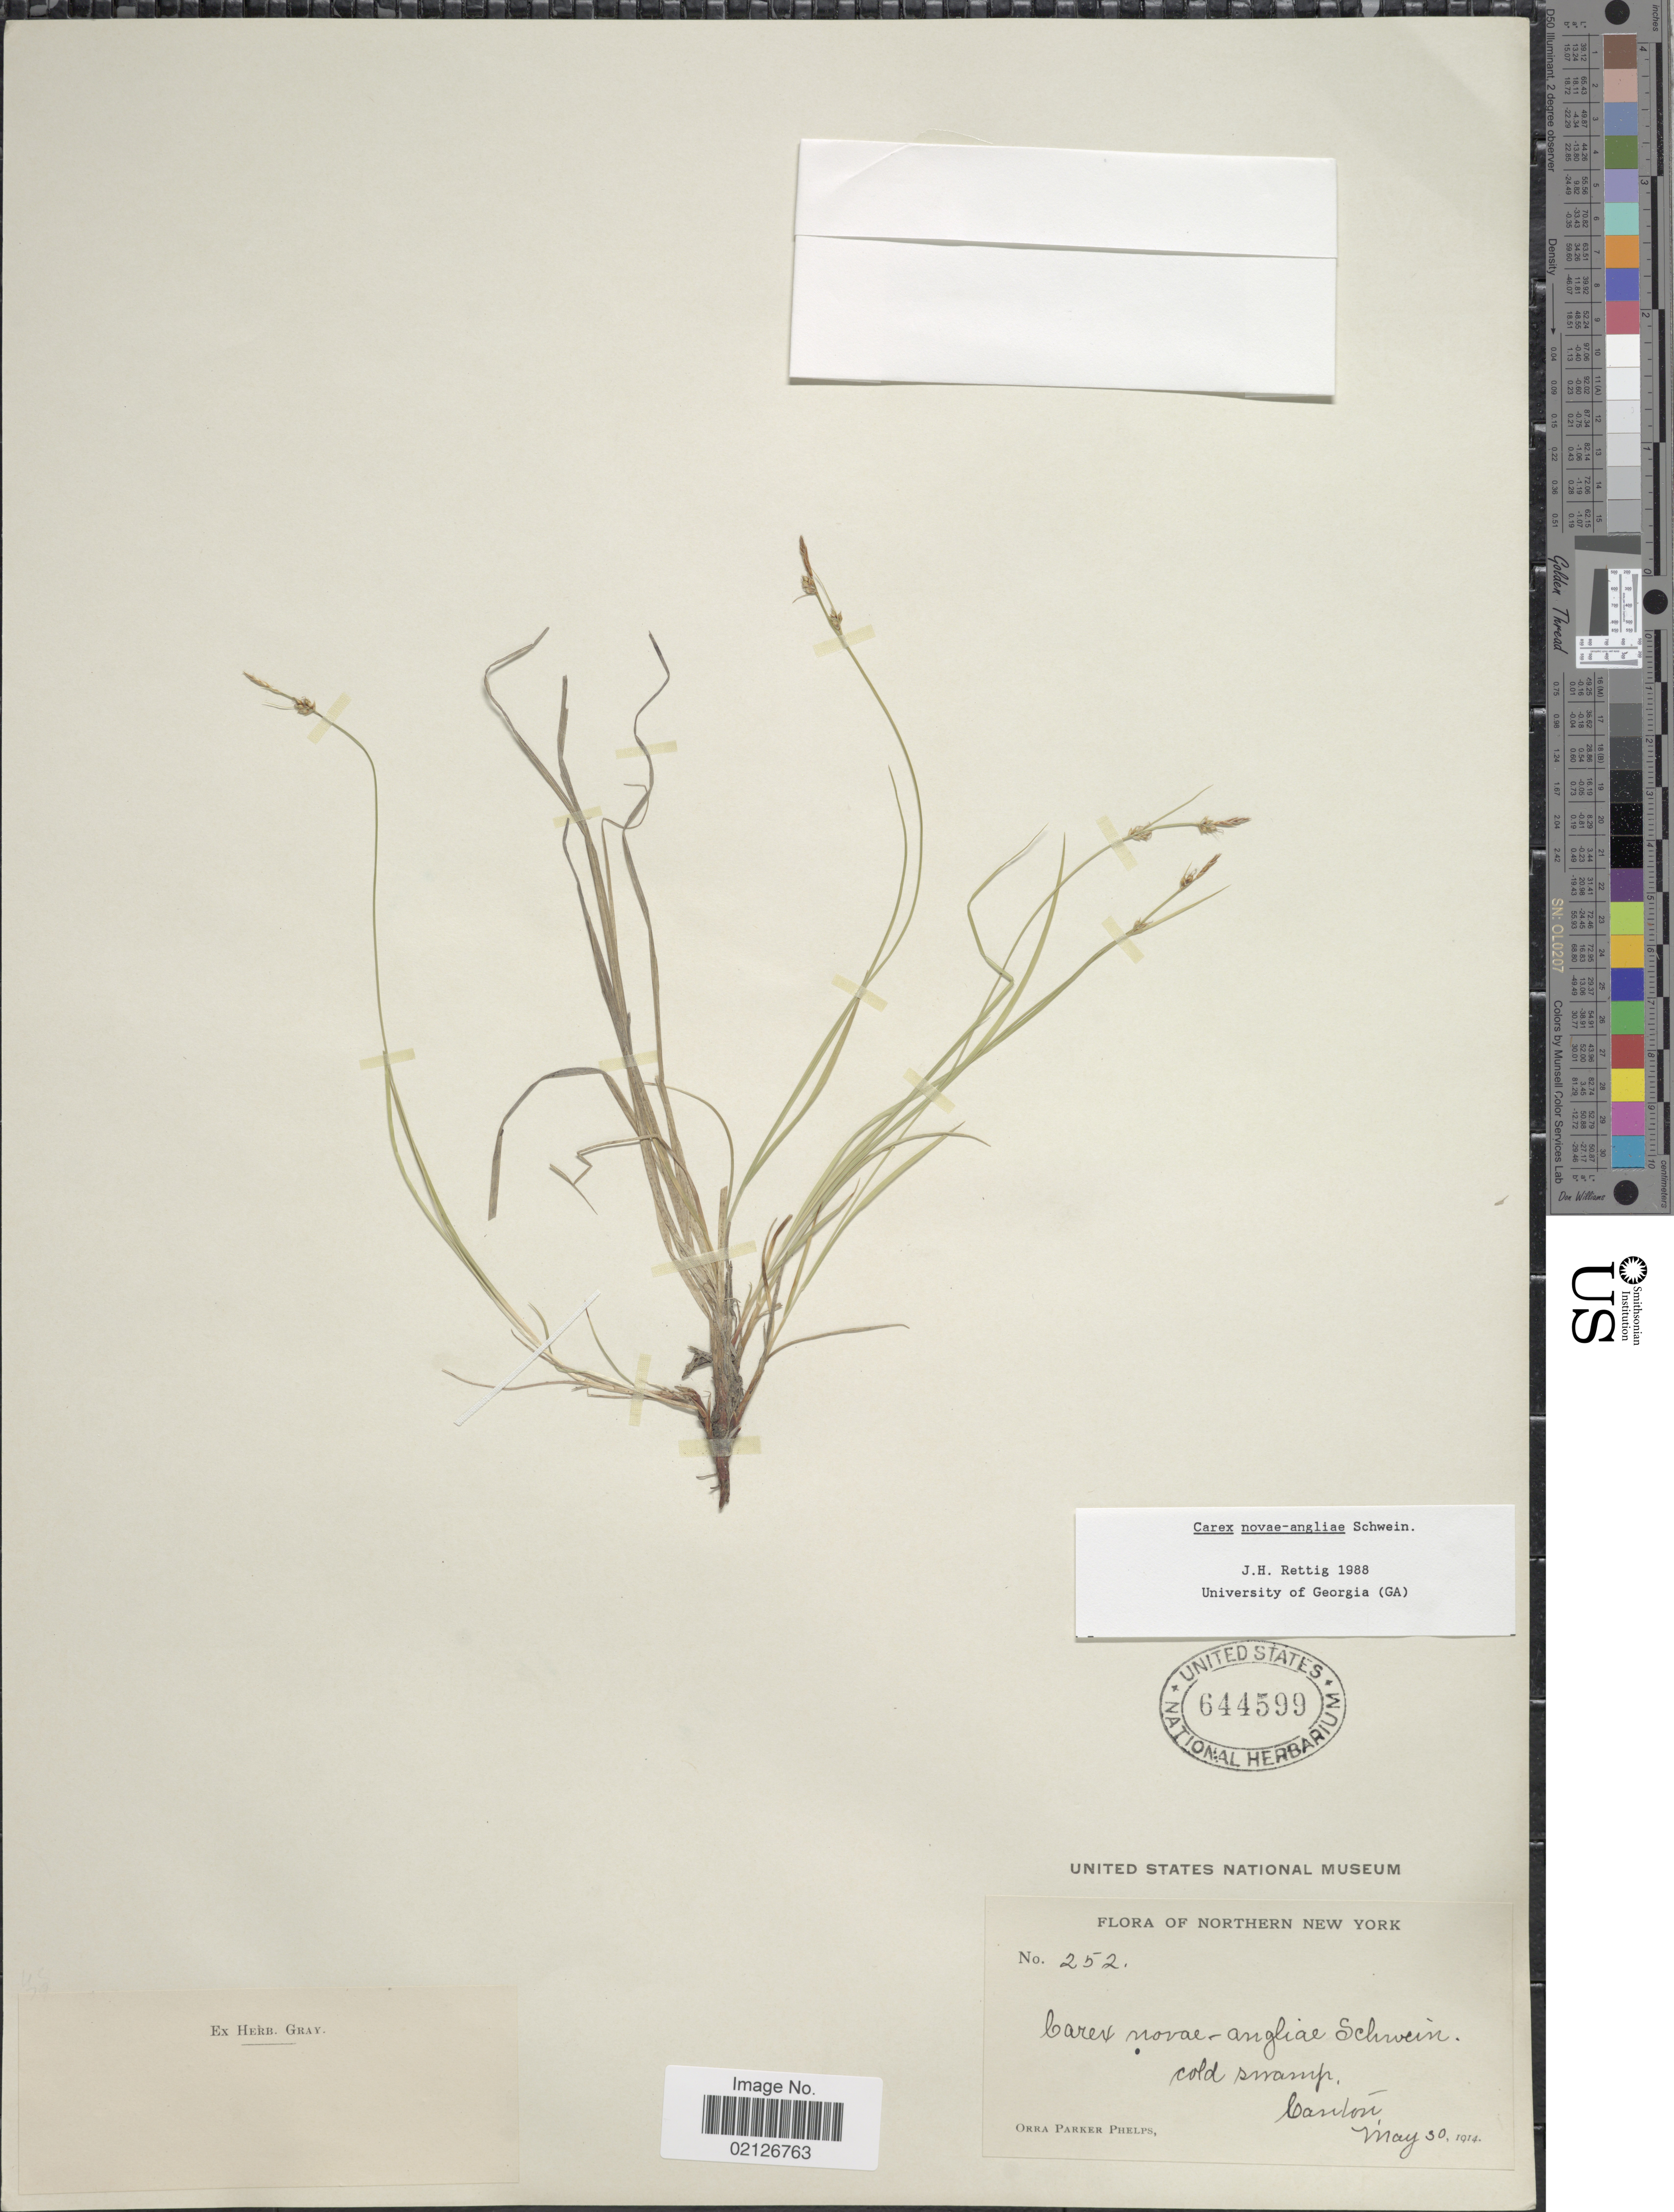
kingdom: Plantae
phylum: Tracheophyta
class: Liliopsida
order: Poales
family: Cyperaceae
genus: Carex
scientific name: Carex novae-angliae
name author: Schwein.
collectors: O. P. Phelps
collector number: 252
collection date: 1914-05-30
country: United States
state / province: New York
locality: Northern New York, Cold swamp, Canton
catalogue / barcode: US 644599